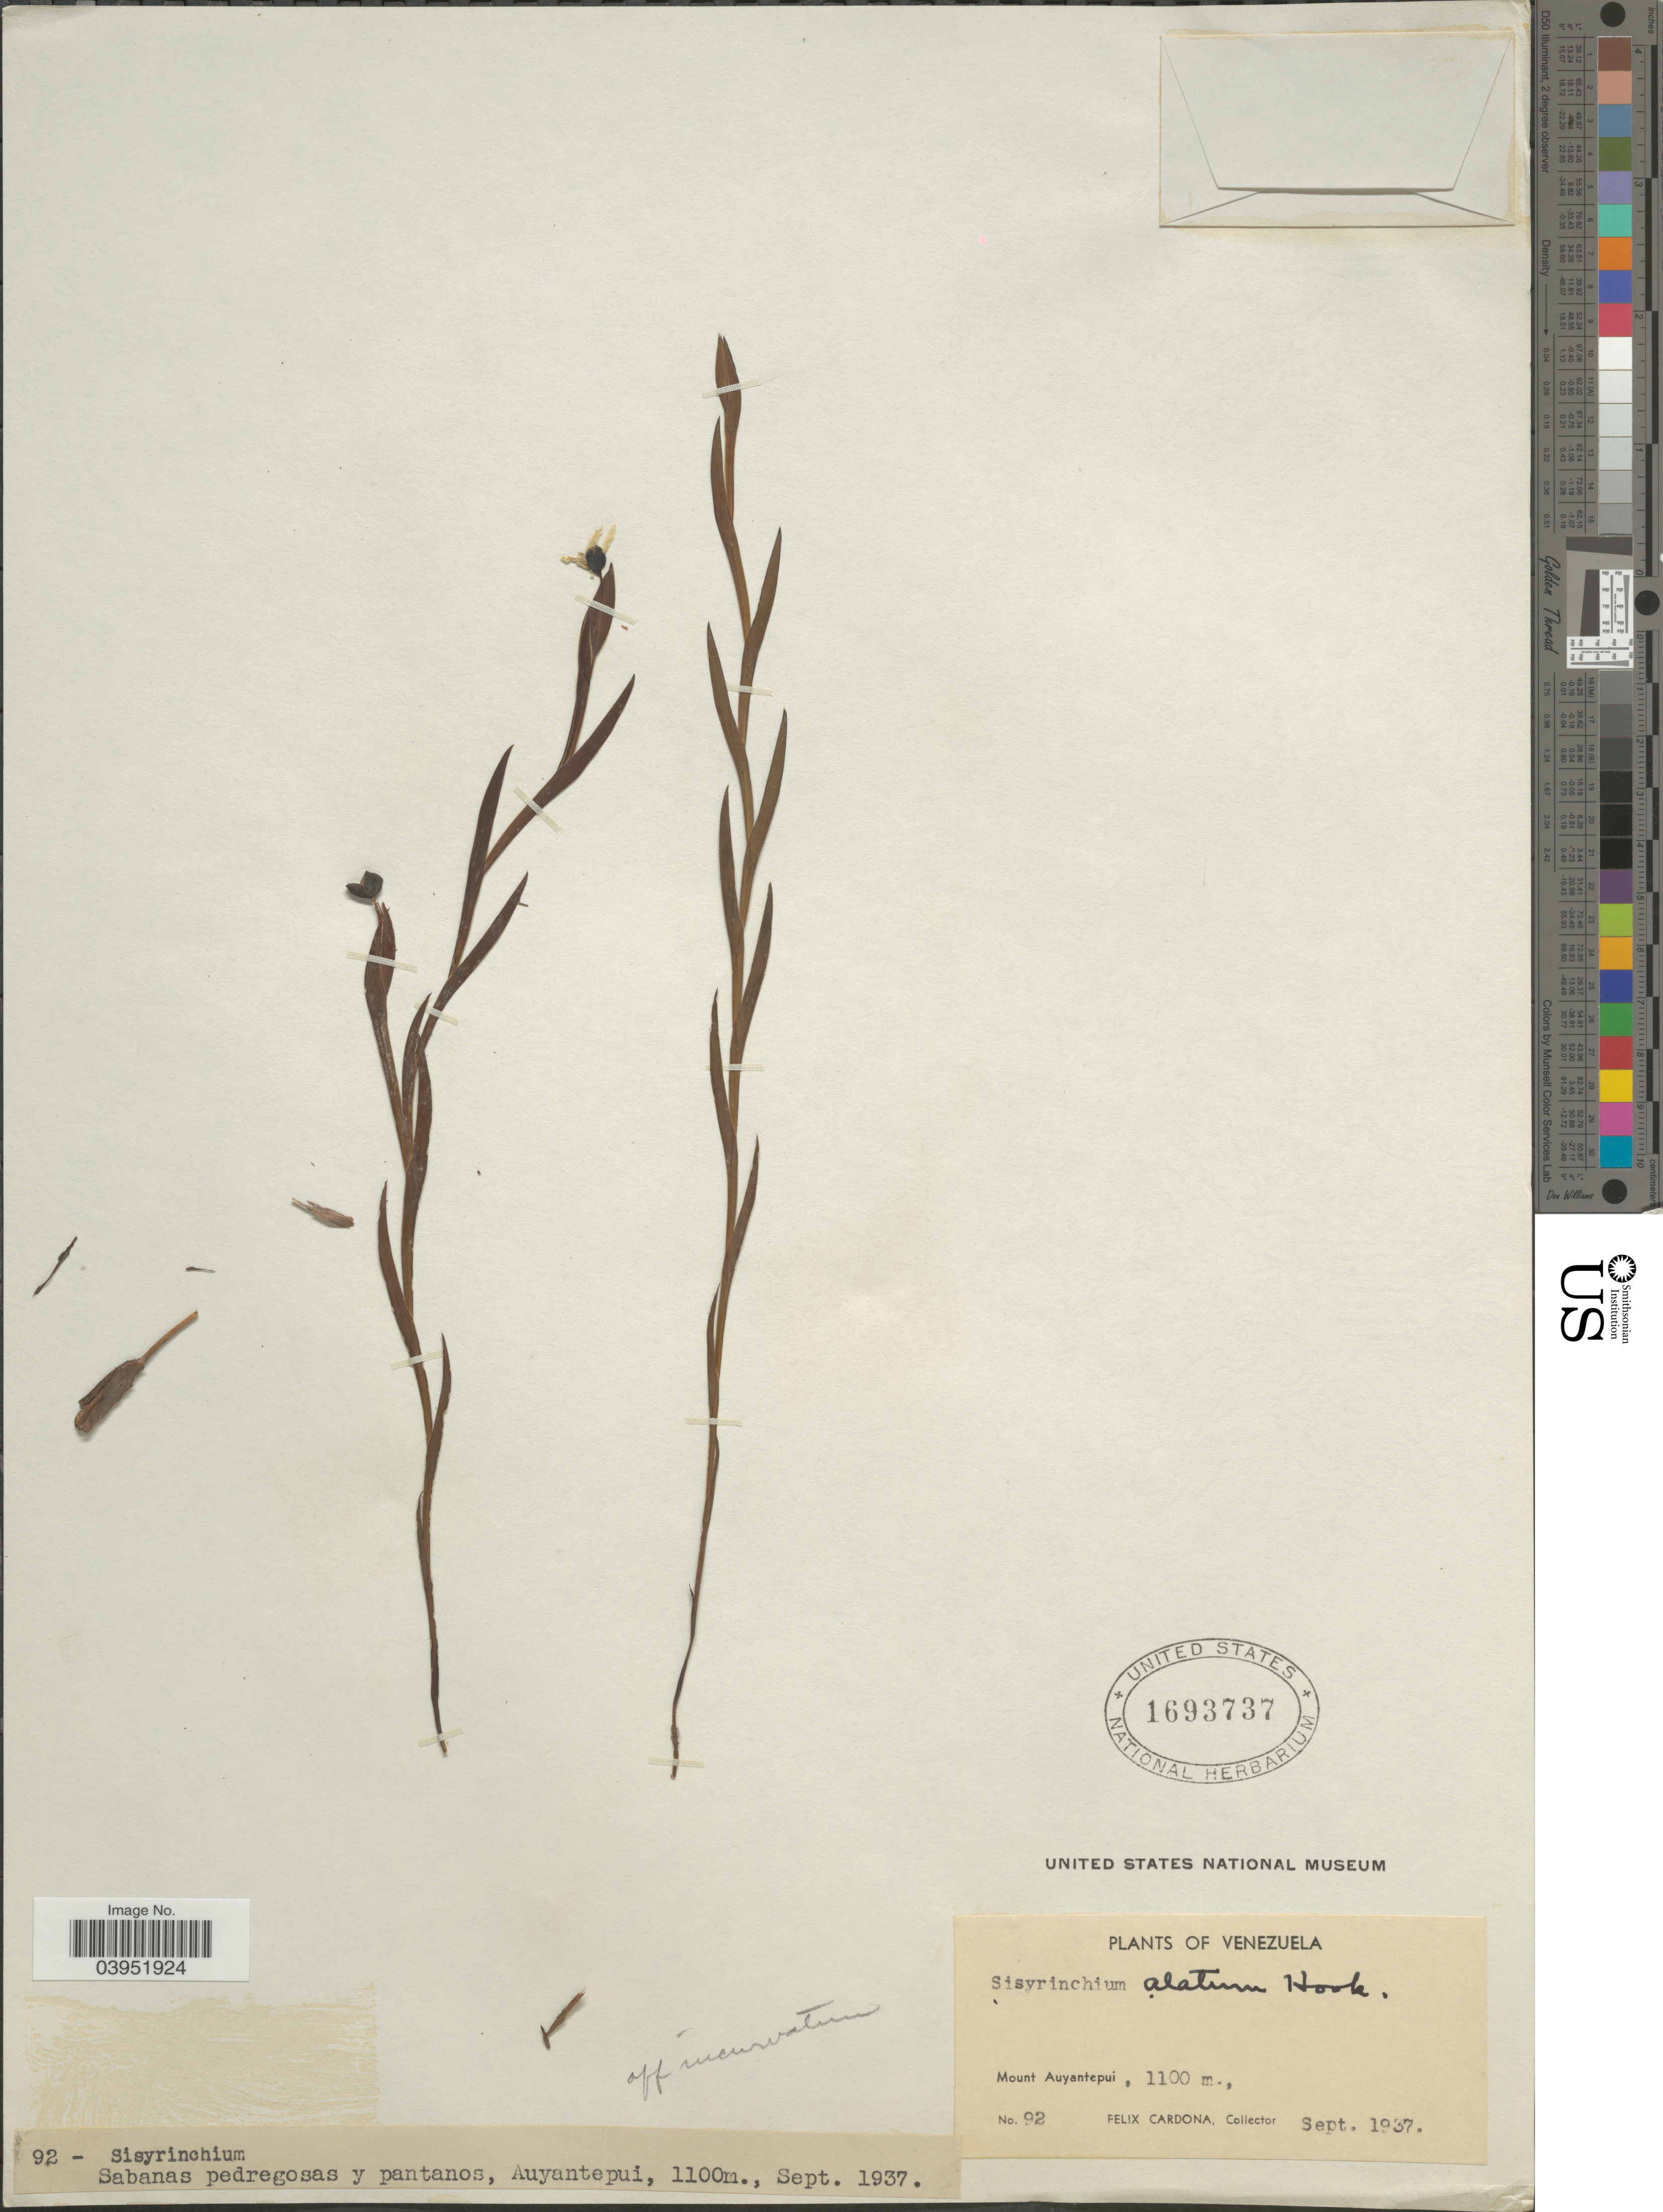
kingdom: Plantae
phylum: Tracheophyta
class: Liliopsida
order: Asparagales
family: Iridaceae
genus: Sisyrinchium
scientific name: Sisyrinchium alatum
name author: Hook.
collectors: F. Cardona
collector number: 92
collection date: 1937-09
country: Venezuela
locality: Sabanas pedregosas y pantanos, Auyantepui. Mount Auyantepui.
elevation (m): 1100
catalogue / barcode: US 1693737